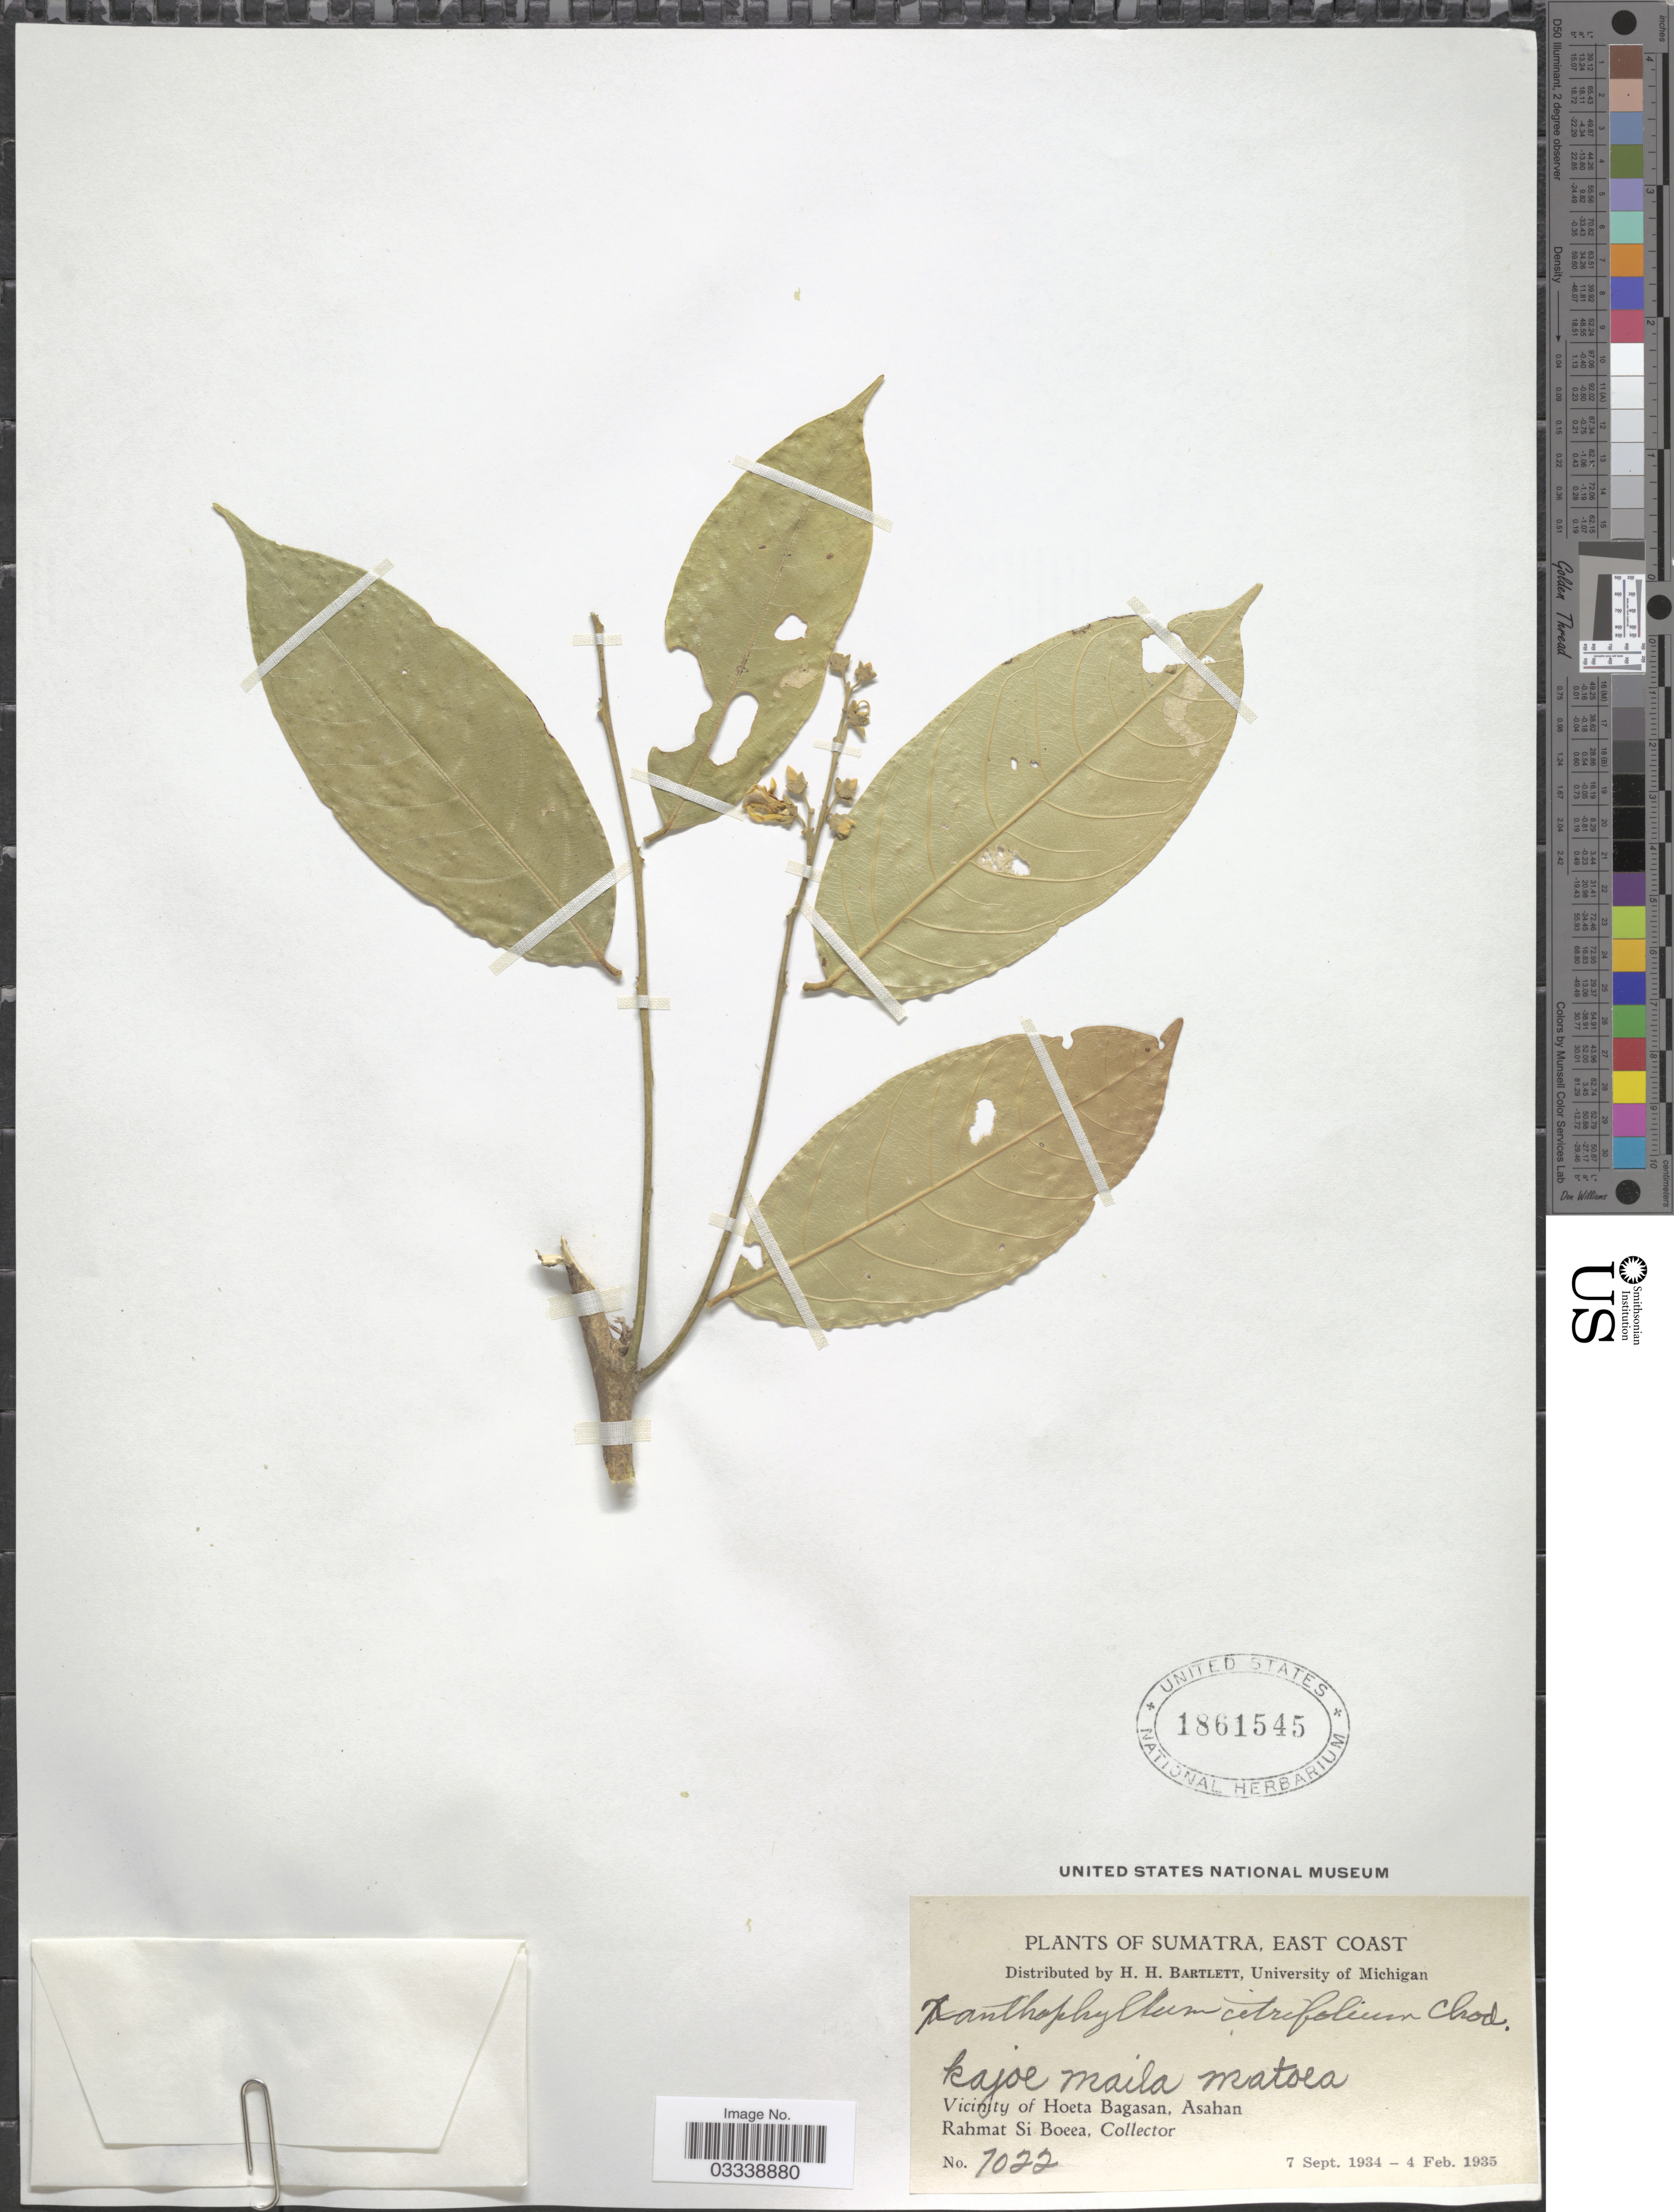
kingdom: Plantae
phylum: Tracheophyta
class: Magnoliopsida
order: Fabales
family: Polygalaceae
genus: Xanthophyllum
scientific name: Xanthophyllum ellipticum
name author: Korth. ex Miq.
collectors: Rahmat Si Boeea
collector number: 7022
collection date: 1934-09-07/1935-02-04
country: Indonesia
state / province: Sumatra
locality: East Coast. Vicinity of Hoeta Bagasan, Asahan.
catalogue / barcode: US 1861545